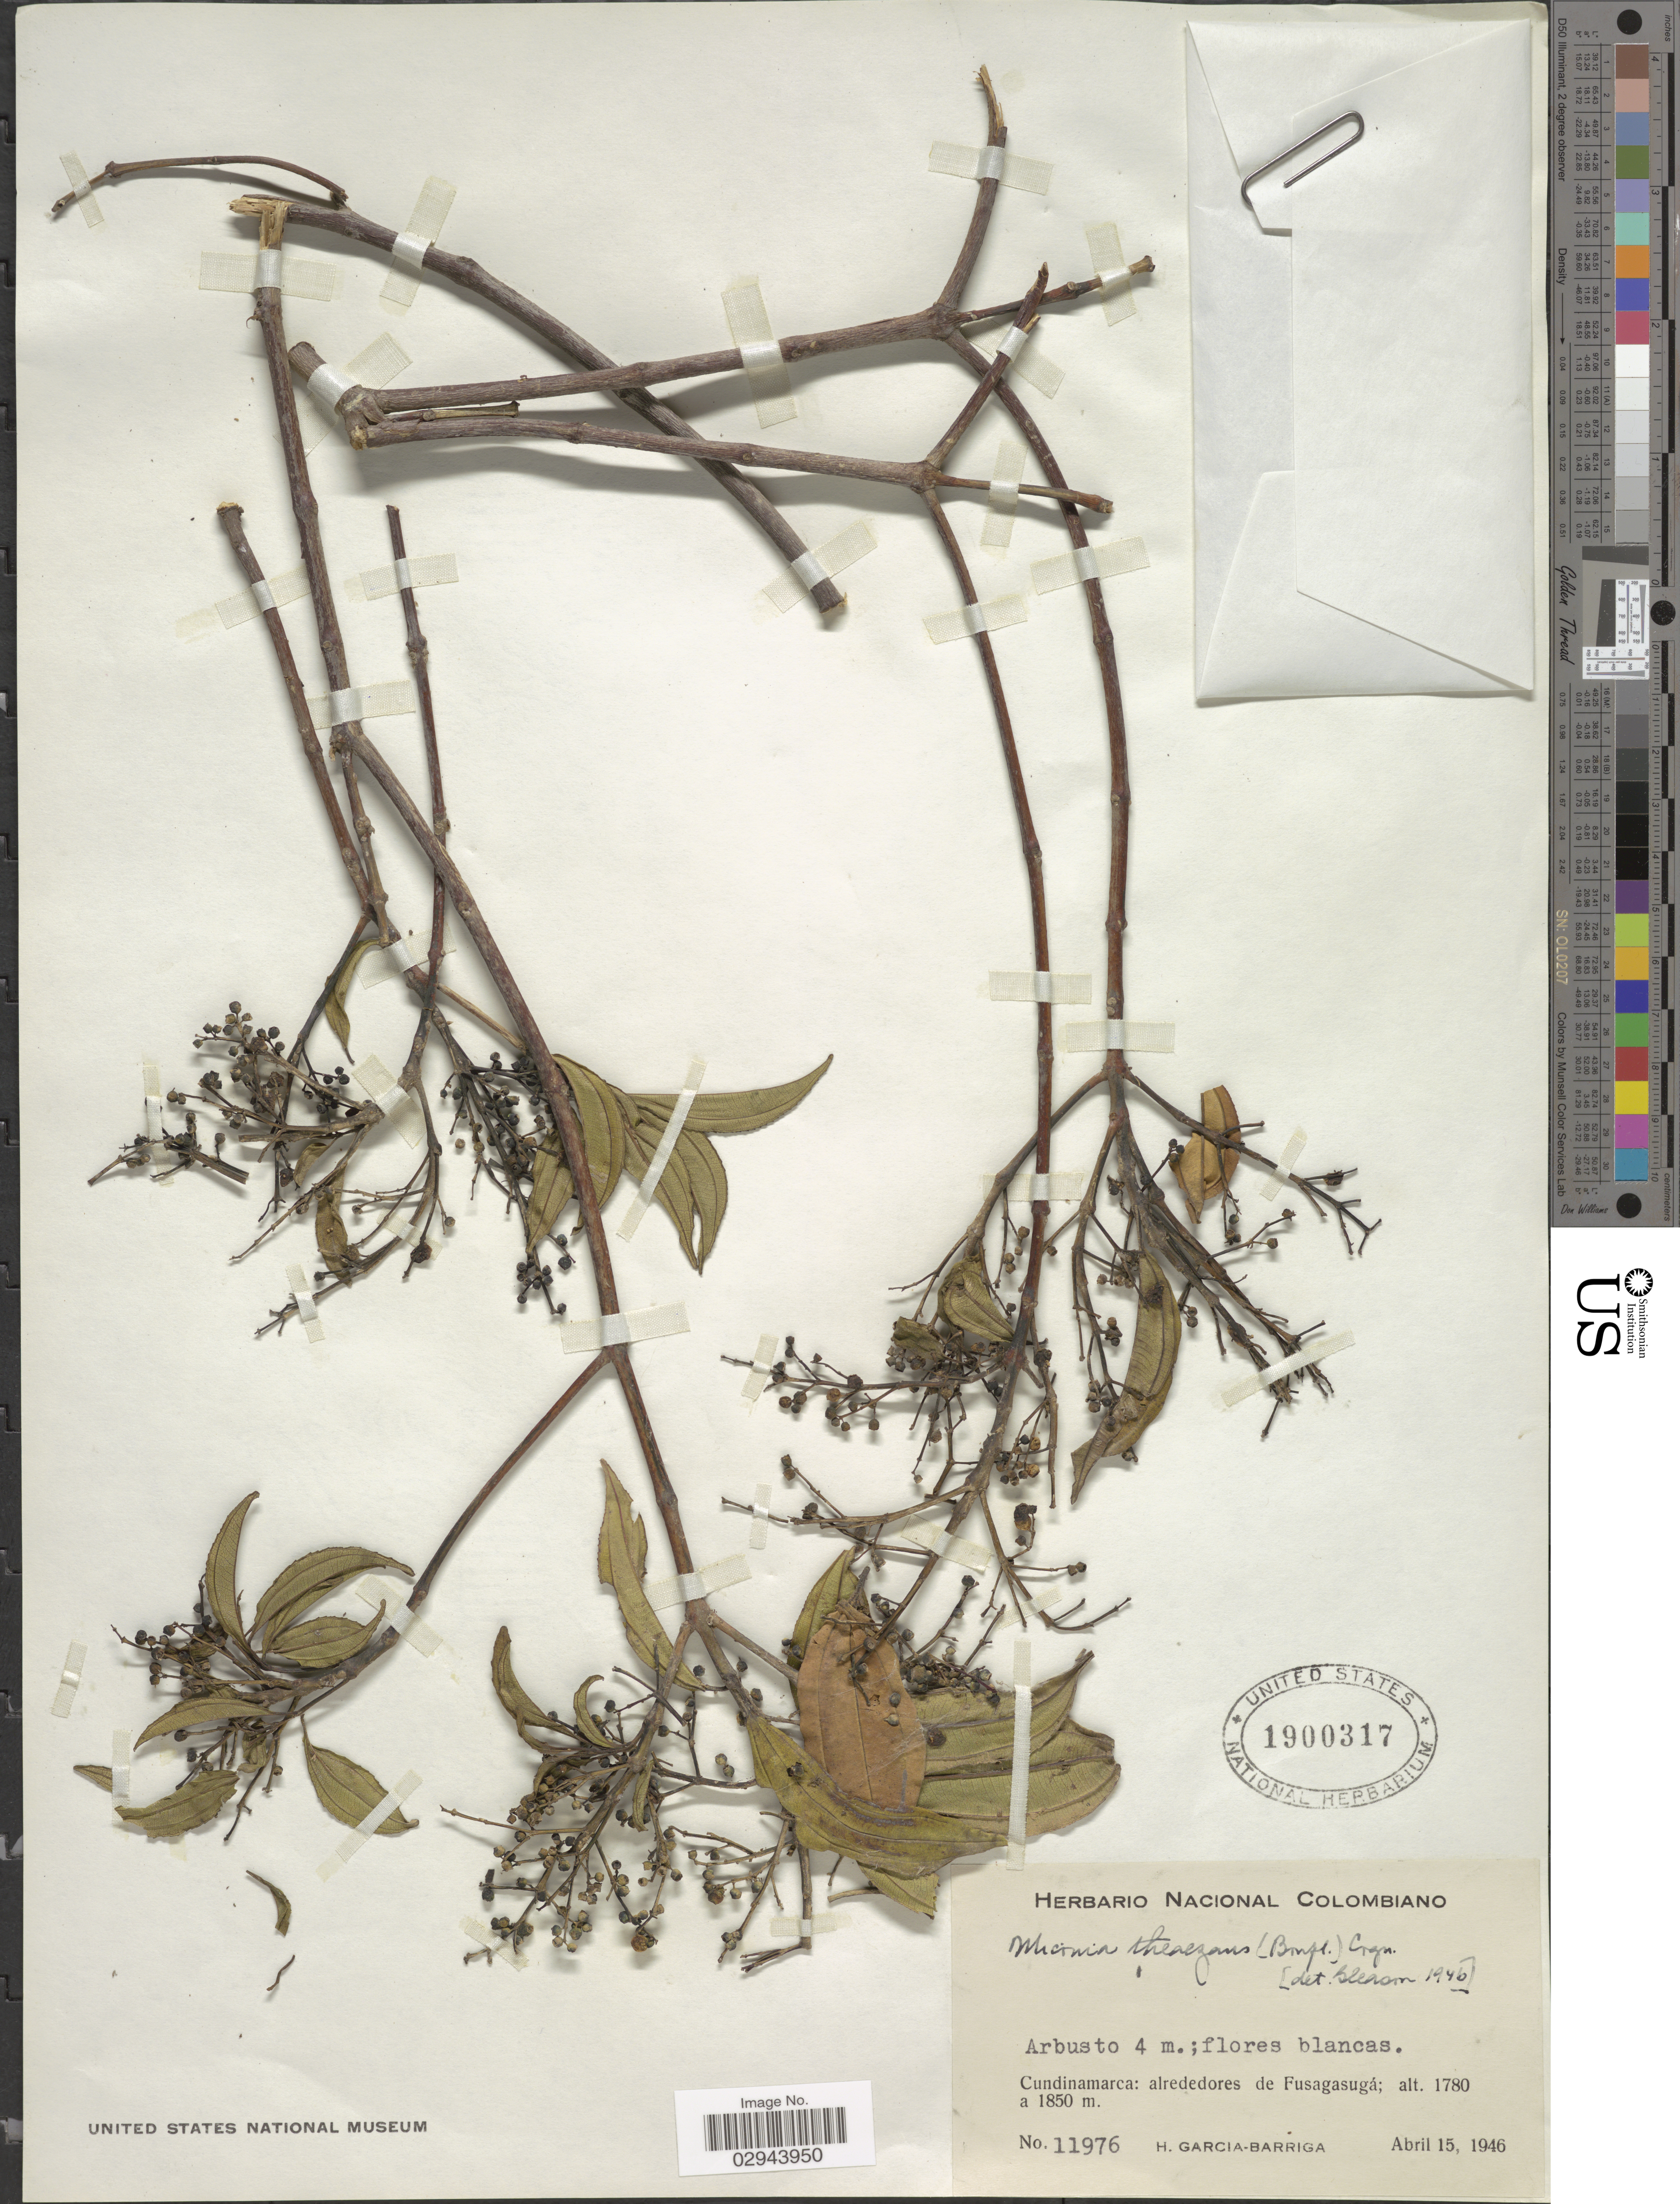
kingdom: Plantae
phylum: Tracheophyta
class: Magnoliopsida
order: Myrtales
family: Melastomataceae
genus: Miconia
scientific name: Miconia theizans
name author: (Bonpl.) Cogn.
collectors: H. García Barriga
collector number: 11976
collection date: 1946-04-15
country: Colombia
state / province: Cundinamarca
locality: Alrededores de Fusagasugá.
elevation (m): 1780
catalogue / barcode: US 1900317